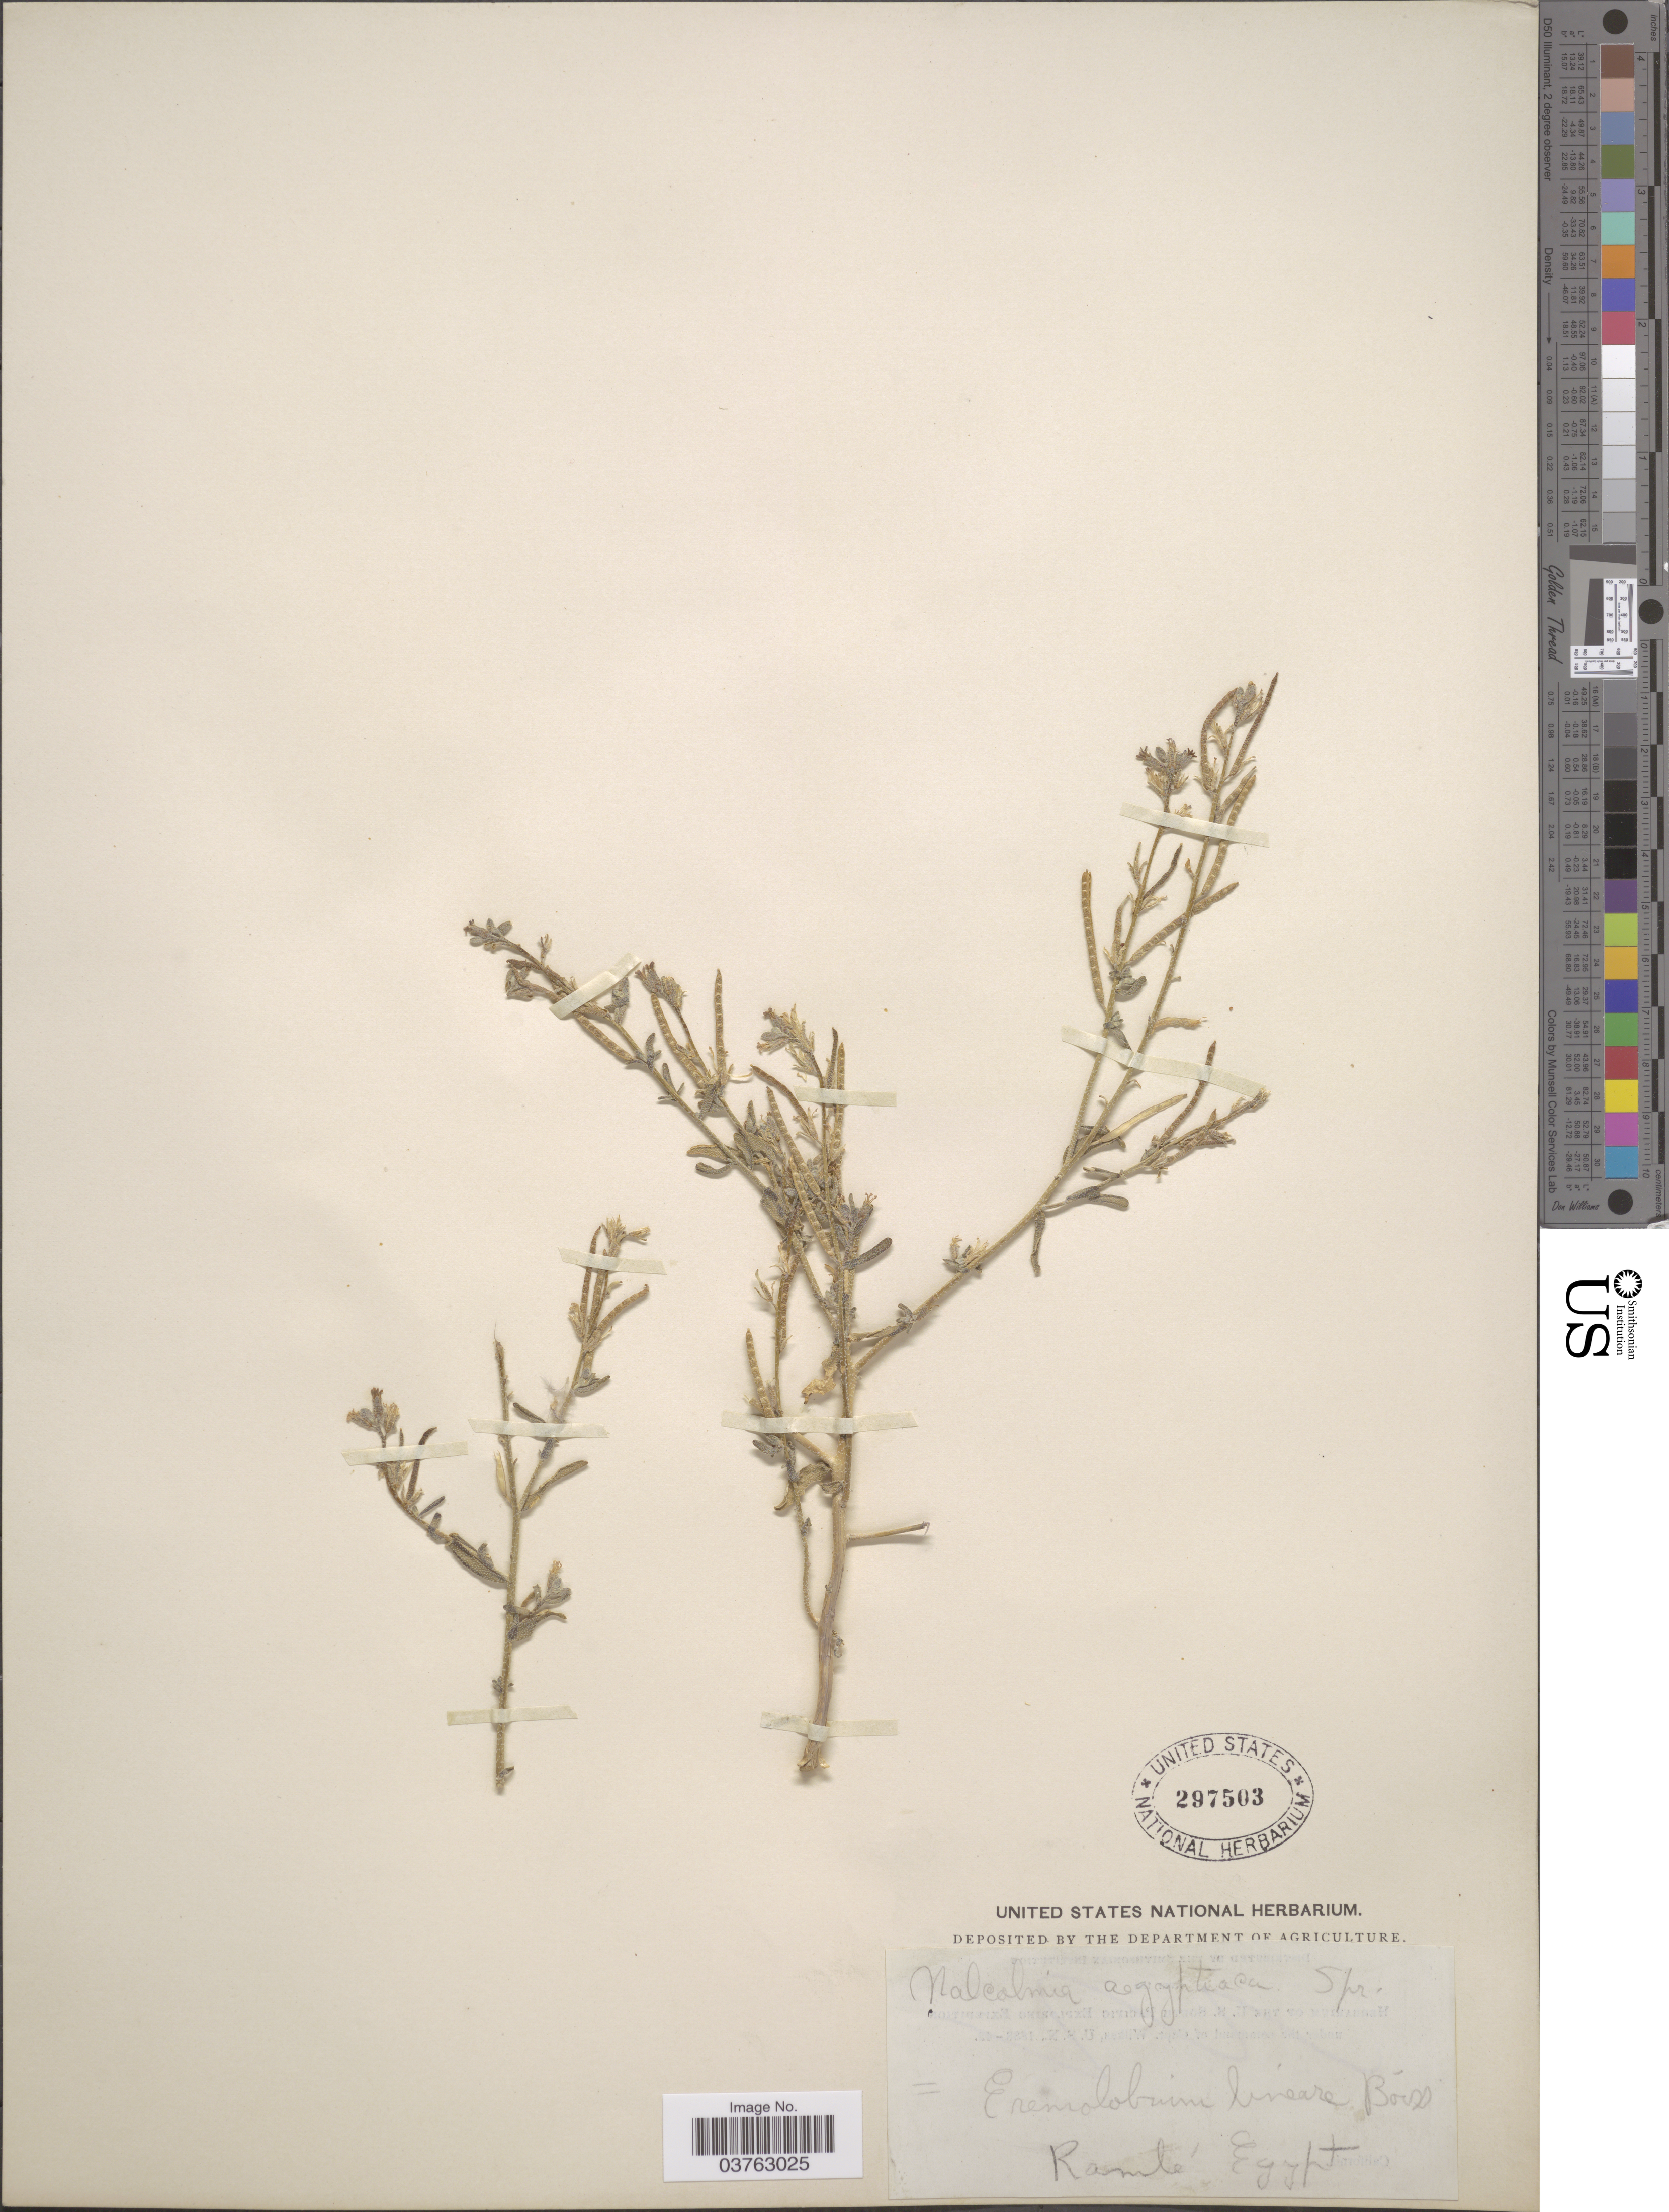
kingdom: Plantae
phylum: Tracheophyta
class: Magnoliopsida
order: Brassicales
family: Brassicaceae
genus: Malcolmia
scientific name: Malcolmia aegyptica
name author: Spreng.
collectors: ex herb. United States National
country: Egypt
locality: Ramlé.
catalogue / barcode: US 297503